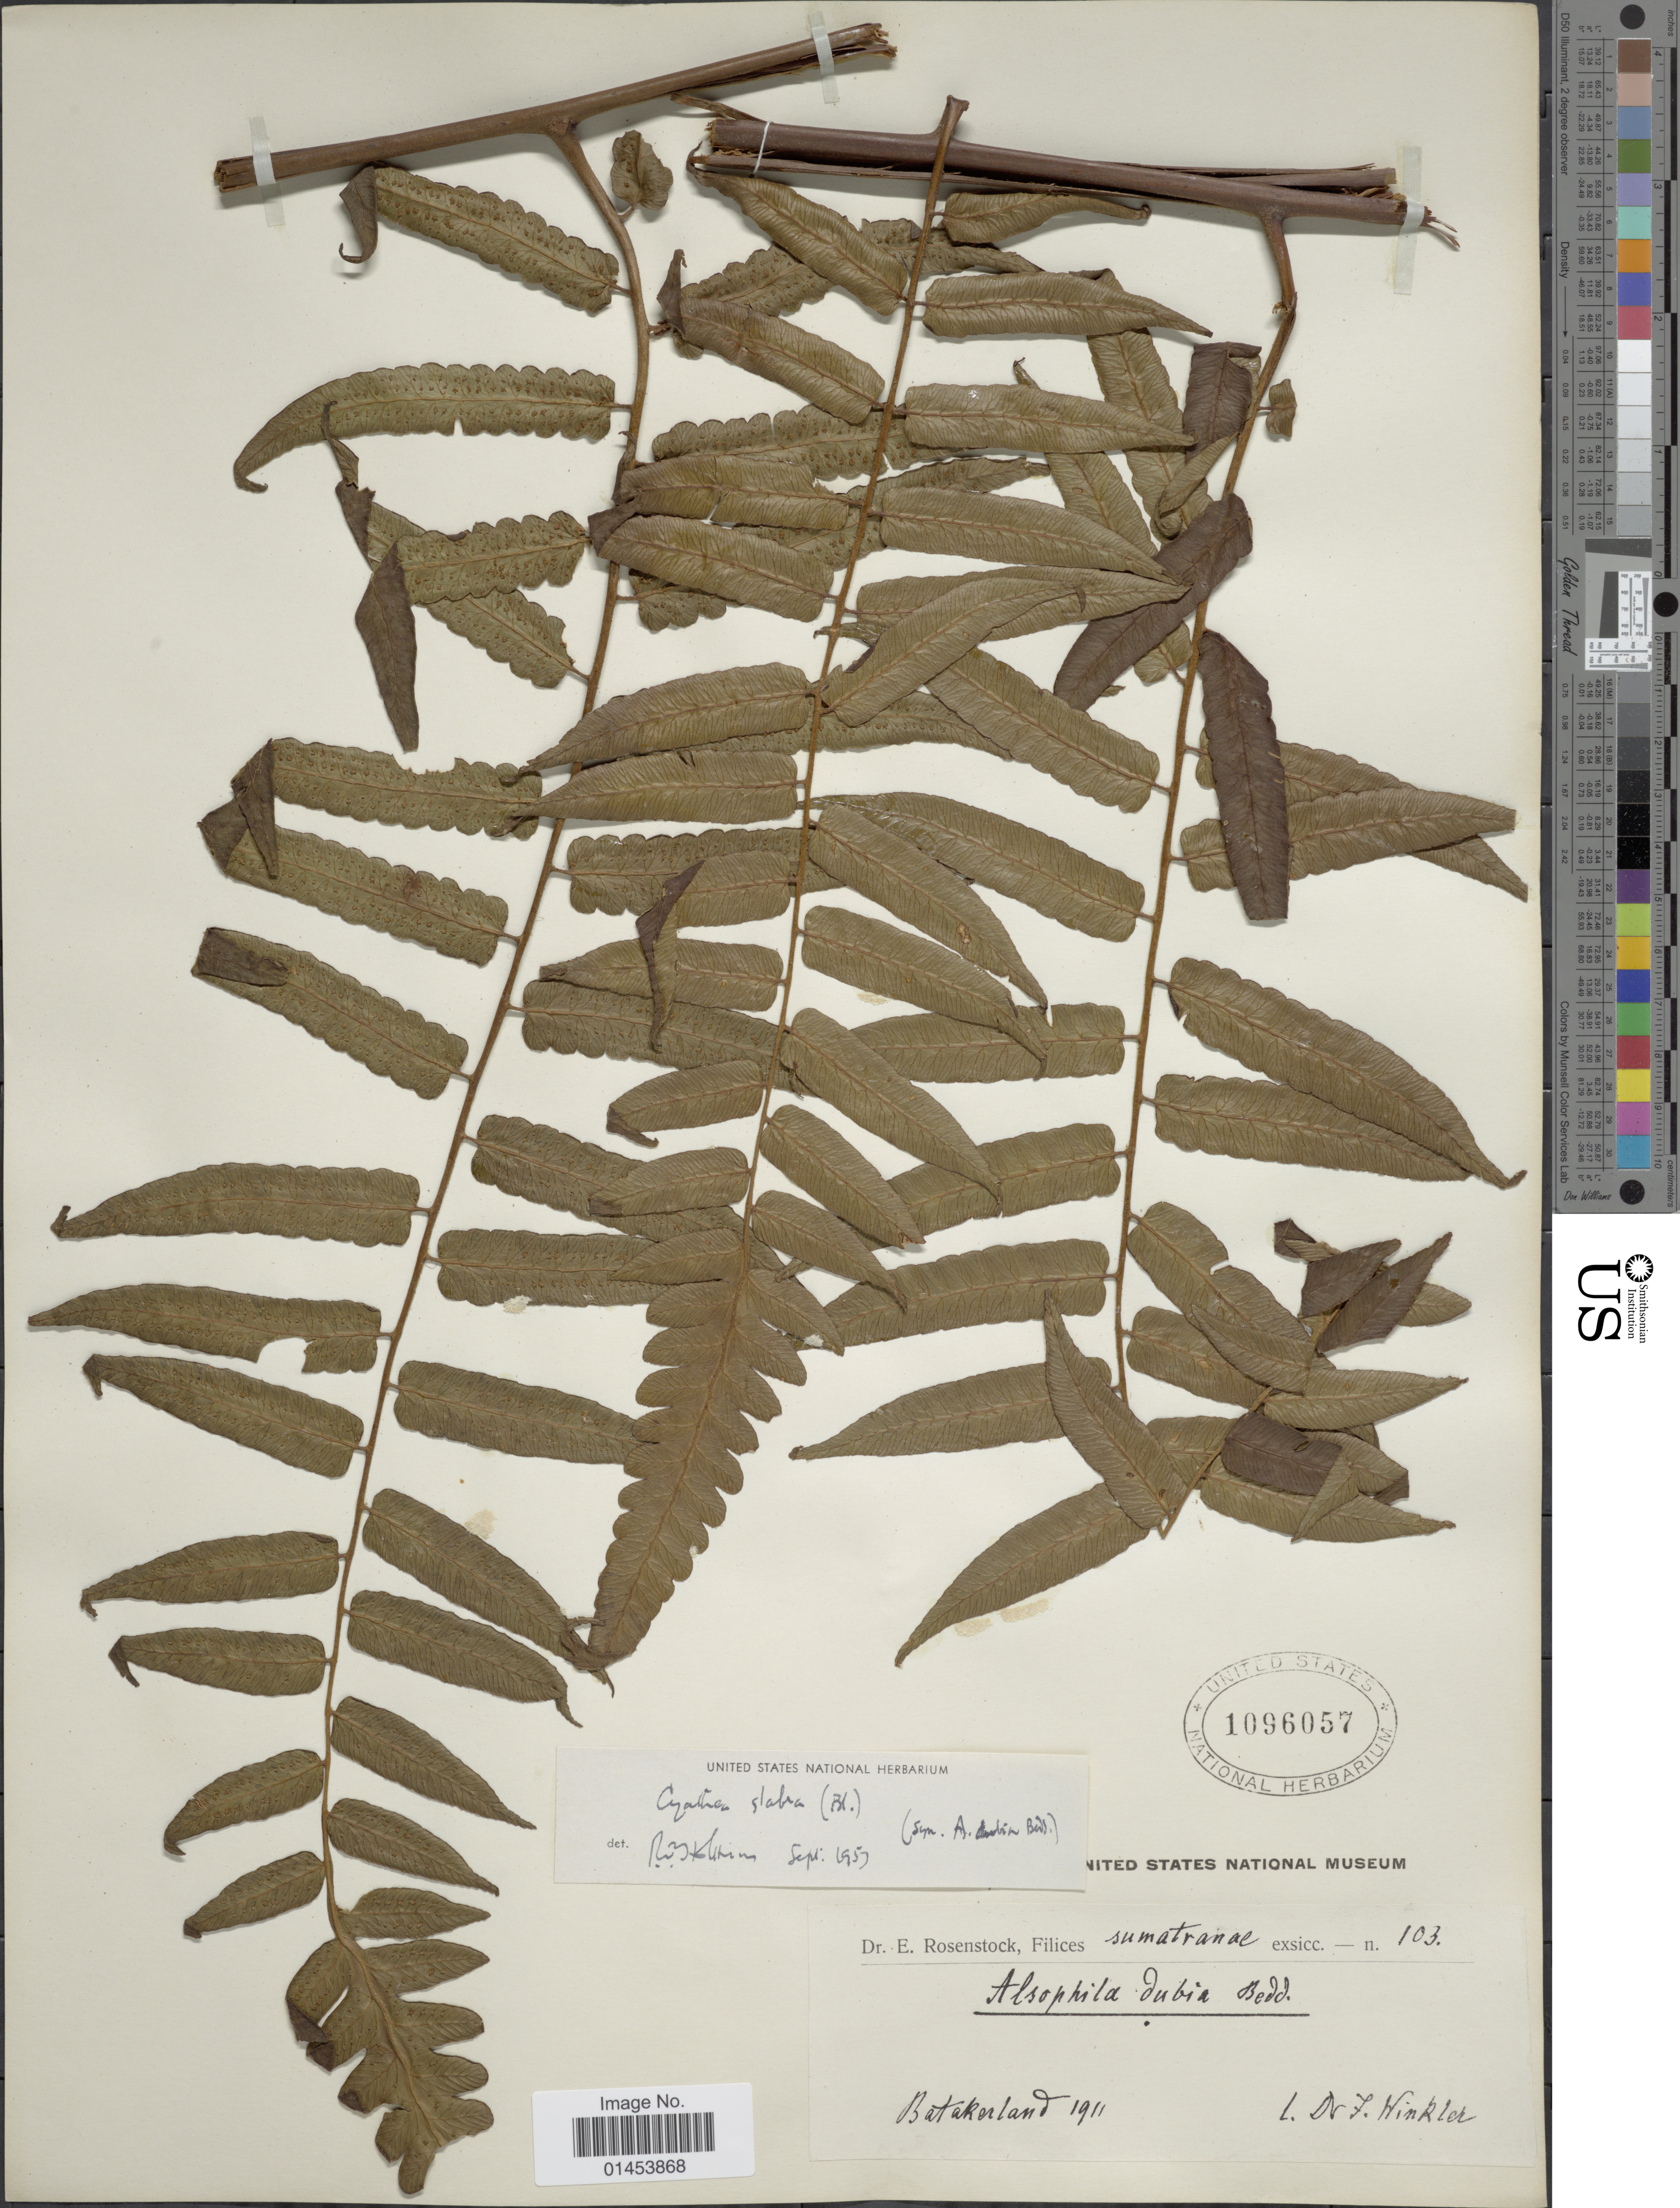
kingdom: Plantae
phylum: Tracheophyta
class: Polypodiopsida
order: Cyatheales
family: Cyatheaceae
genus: Cyathea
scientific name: Cyathea glabra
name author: (Blume) Copel.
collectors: F. Winkler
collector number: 103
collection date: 1911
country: Indonesia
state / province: Sumatra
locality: Batakerland 1911 [interpreted]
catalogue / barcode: US 1096057